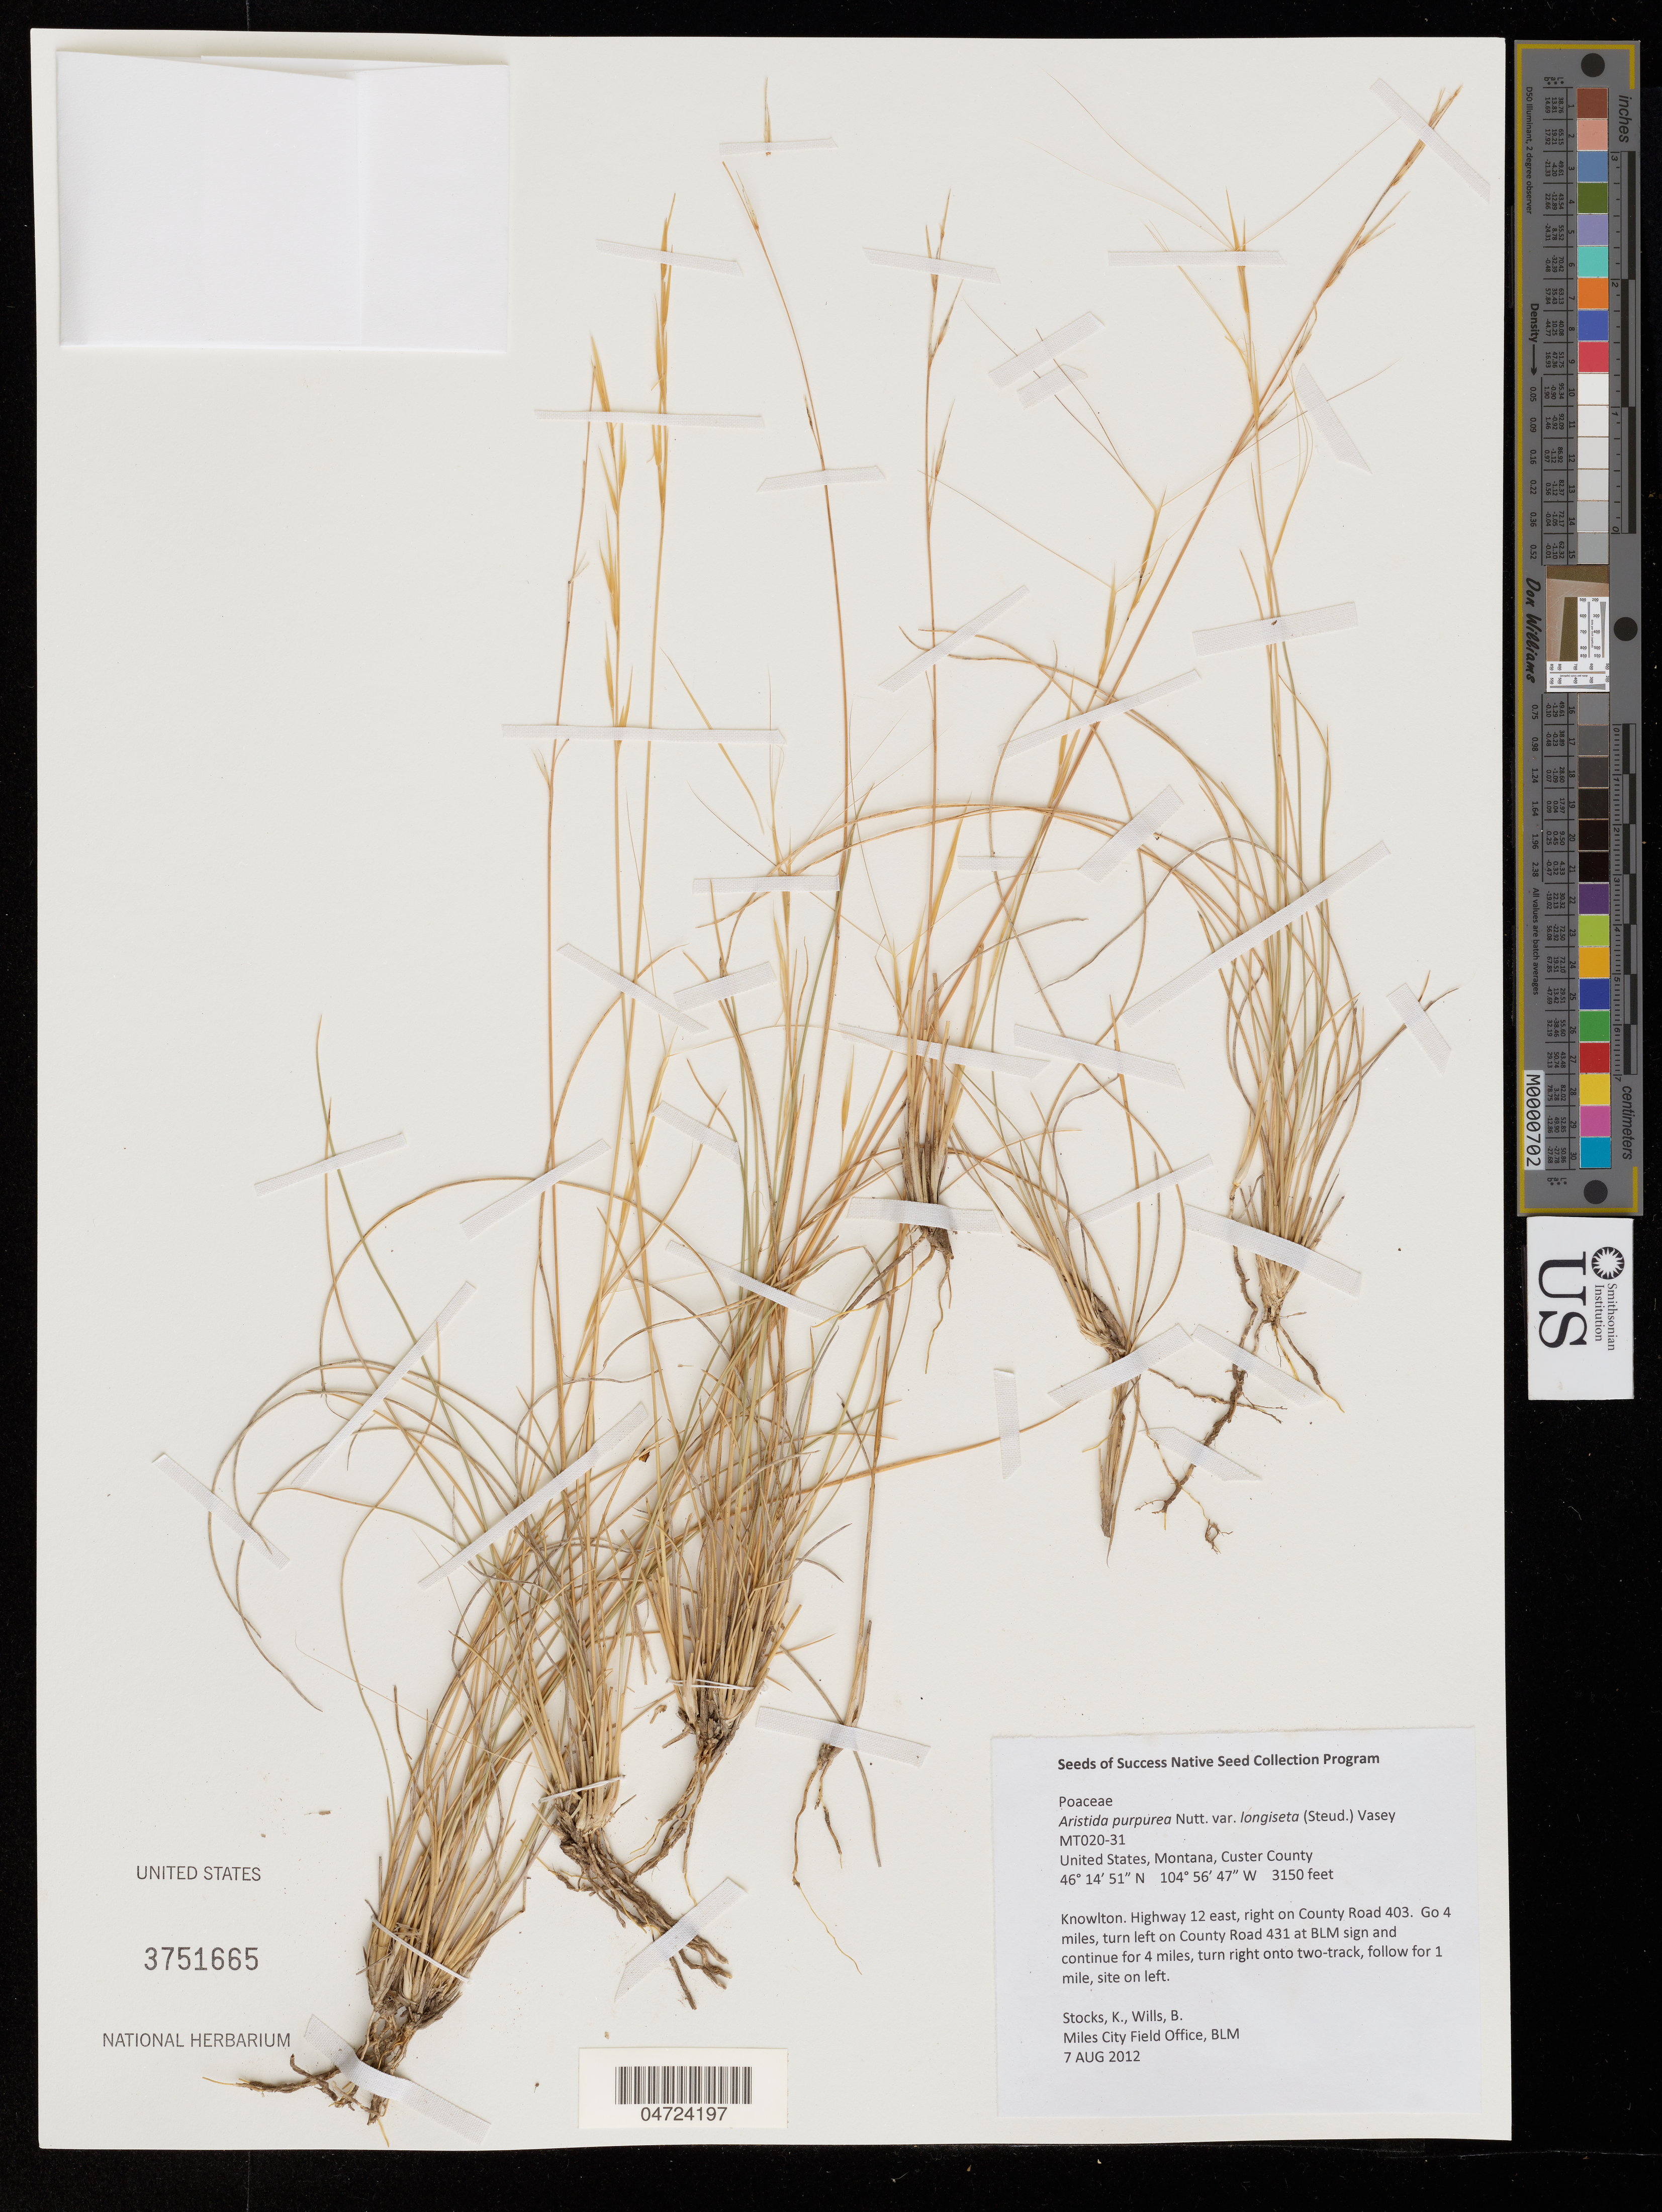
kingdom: Plantae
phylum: Tracheophyta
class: Liliopsida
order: Poales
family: Poaceae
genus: Aristida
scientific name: Aristida purpurea var. longiseta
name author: (Steud.) Vasey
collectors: K. Stocks & B. Wills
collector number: MT020-31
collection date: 2012-08-07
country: United States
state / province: Montana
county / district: Custer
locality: Custer County. Knowlton. Highway 12 east, right on County Road 403. Go 4 miles, turn left on County Road 431 at BLM sign and continue for 4 miles, turn right onto two-track, follow for 1 mile, site on left.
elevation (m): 960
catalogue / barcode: US 3751665